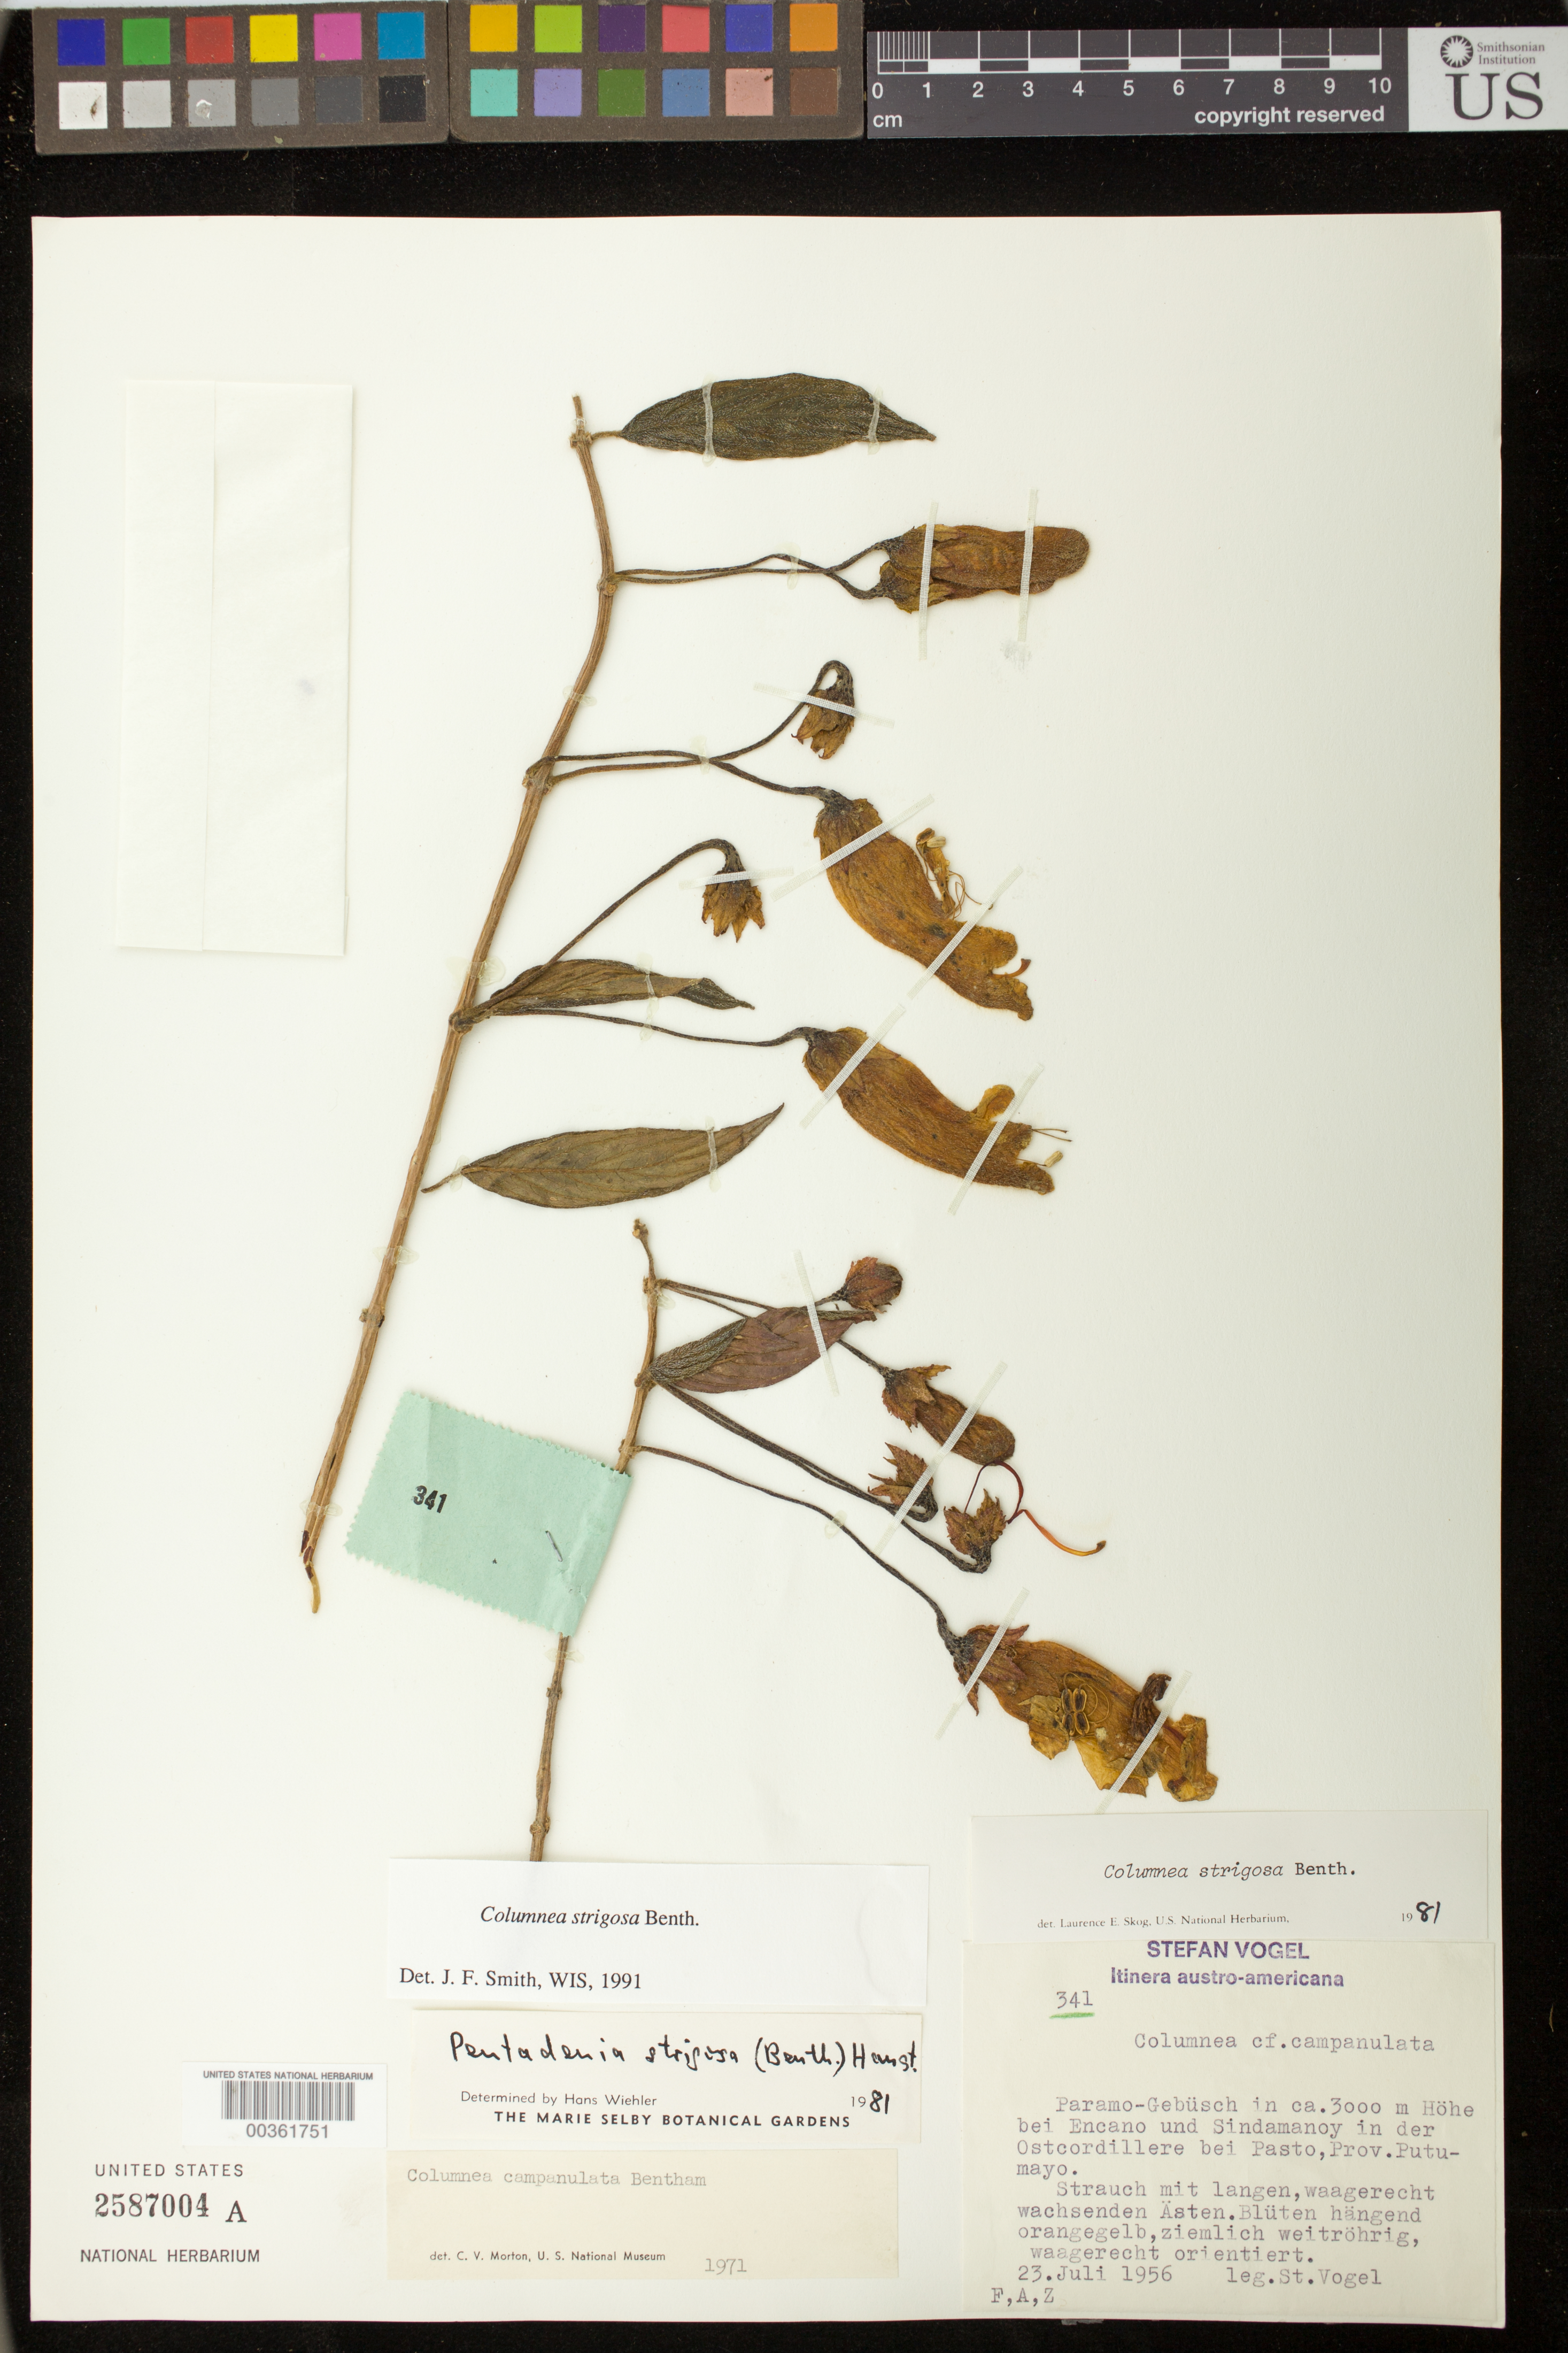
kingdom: Plantae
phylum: Tracheophyta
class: Magnoliopsida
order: Lamiales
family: Gesneriaceae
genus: Columnea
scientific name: Columnea strigosa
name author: Benth.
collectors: S. Vogel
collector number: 341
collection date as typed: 23 Jul 1956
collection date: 1956-07-23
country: Colombia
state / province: Putumayo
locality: Paramo-gebusch, hohe bei Encano und Siundamanoy in der Ostcordillere bei Pasto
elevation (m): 3000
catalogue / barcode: US 2587004A